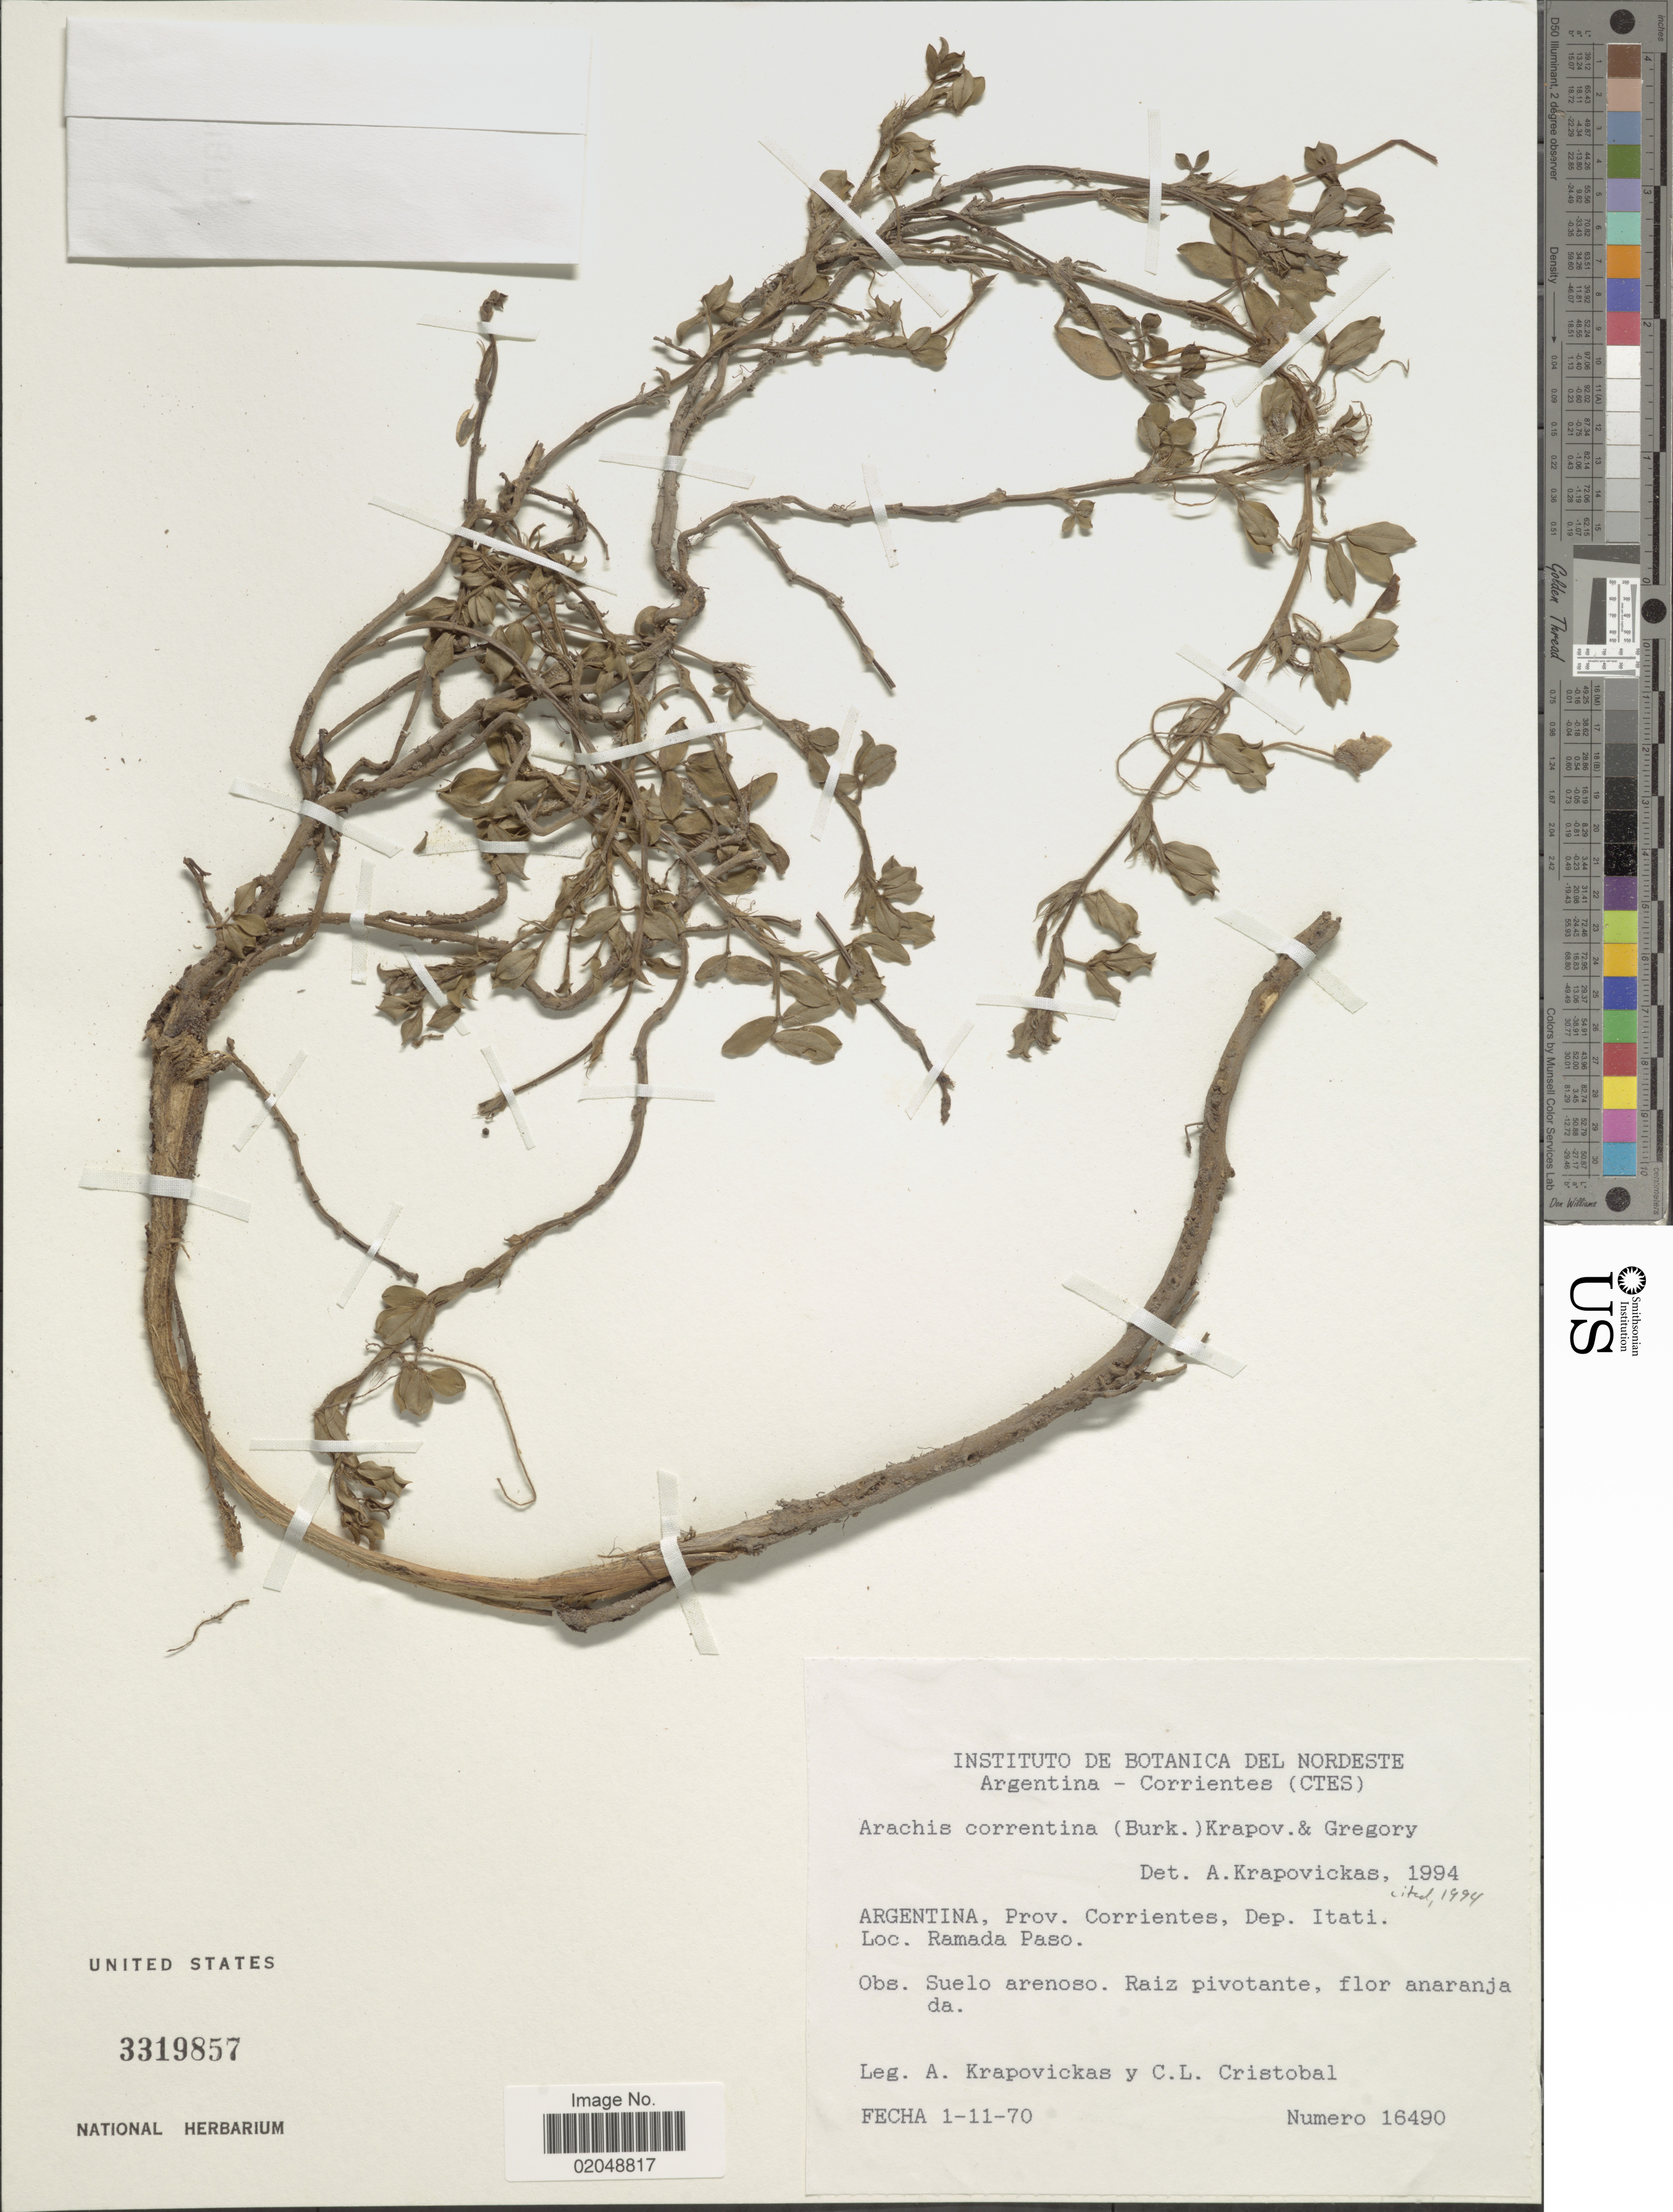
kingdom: Plantae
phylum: Tracheophyta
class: Magnoliopsida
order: Fabales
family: Fabaceae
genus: Arachis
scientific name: Arachis correntina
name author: (Burkart) Krapov. & W.C. Greg.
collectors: A. Krapovickas & C. L. Cristóbal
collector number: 16490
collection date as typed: Transcribed d/m/y: 1/11/70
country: Argentina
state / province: Corrientes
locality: Dep. Itati, Ramada Paso, Suelo arenoso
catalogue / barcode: US 3319857